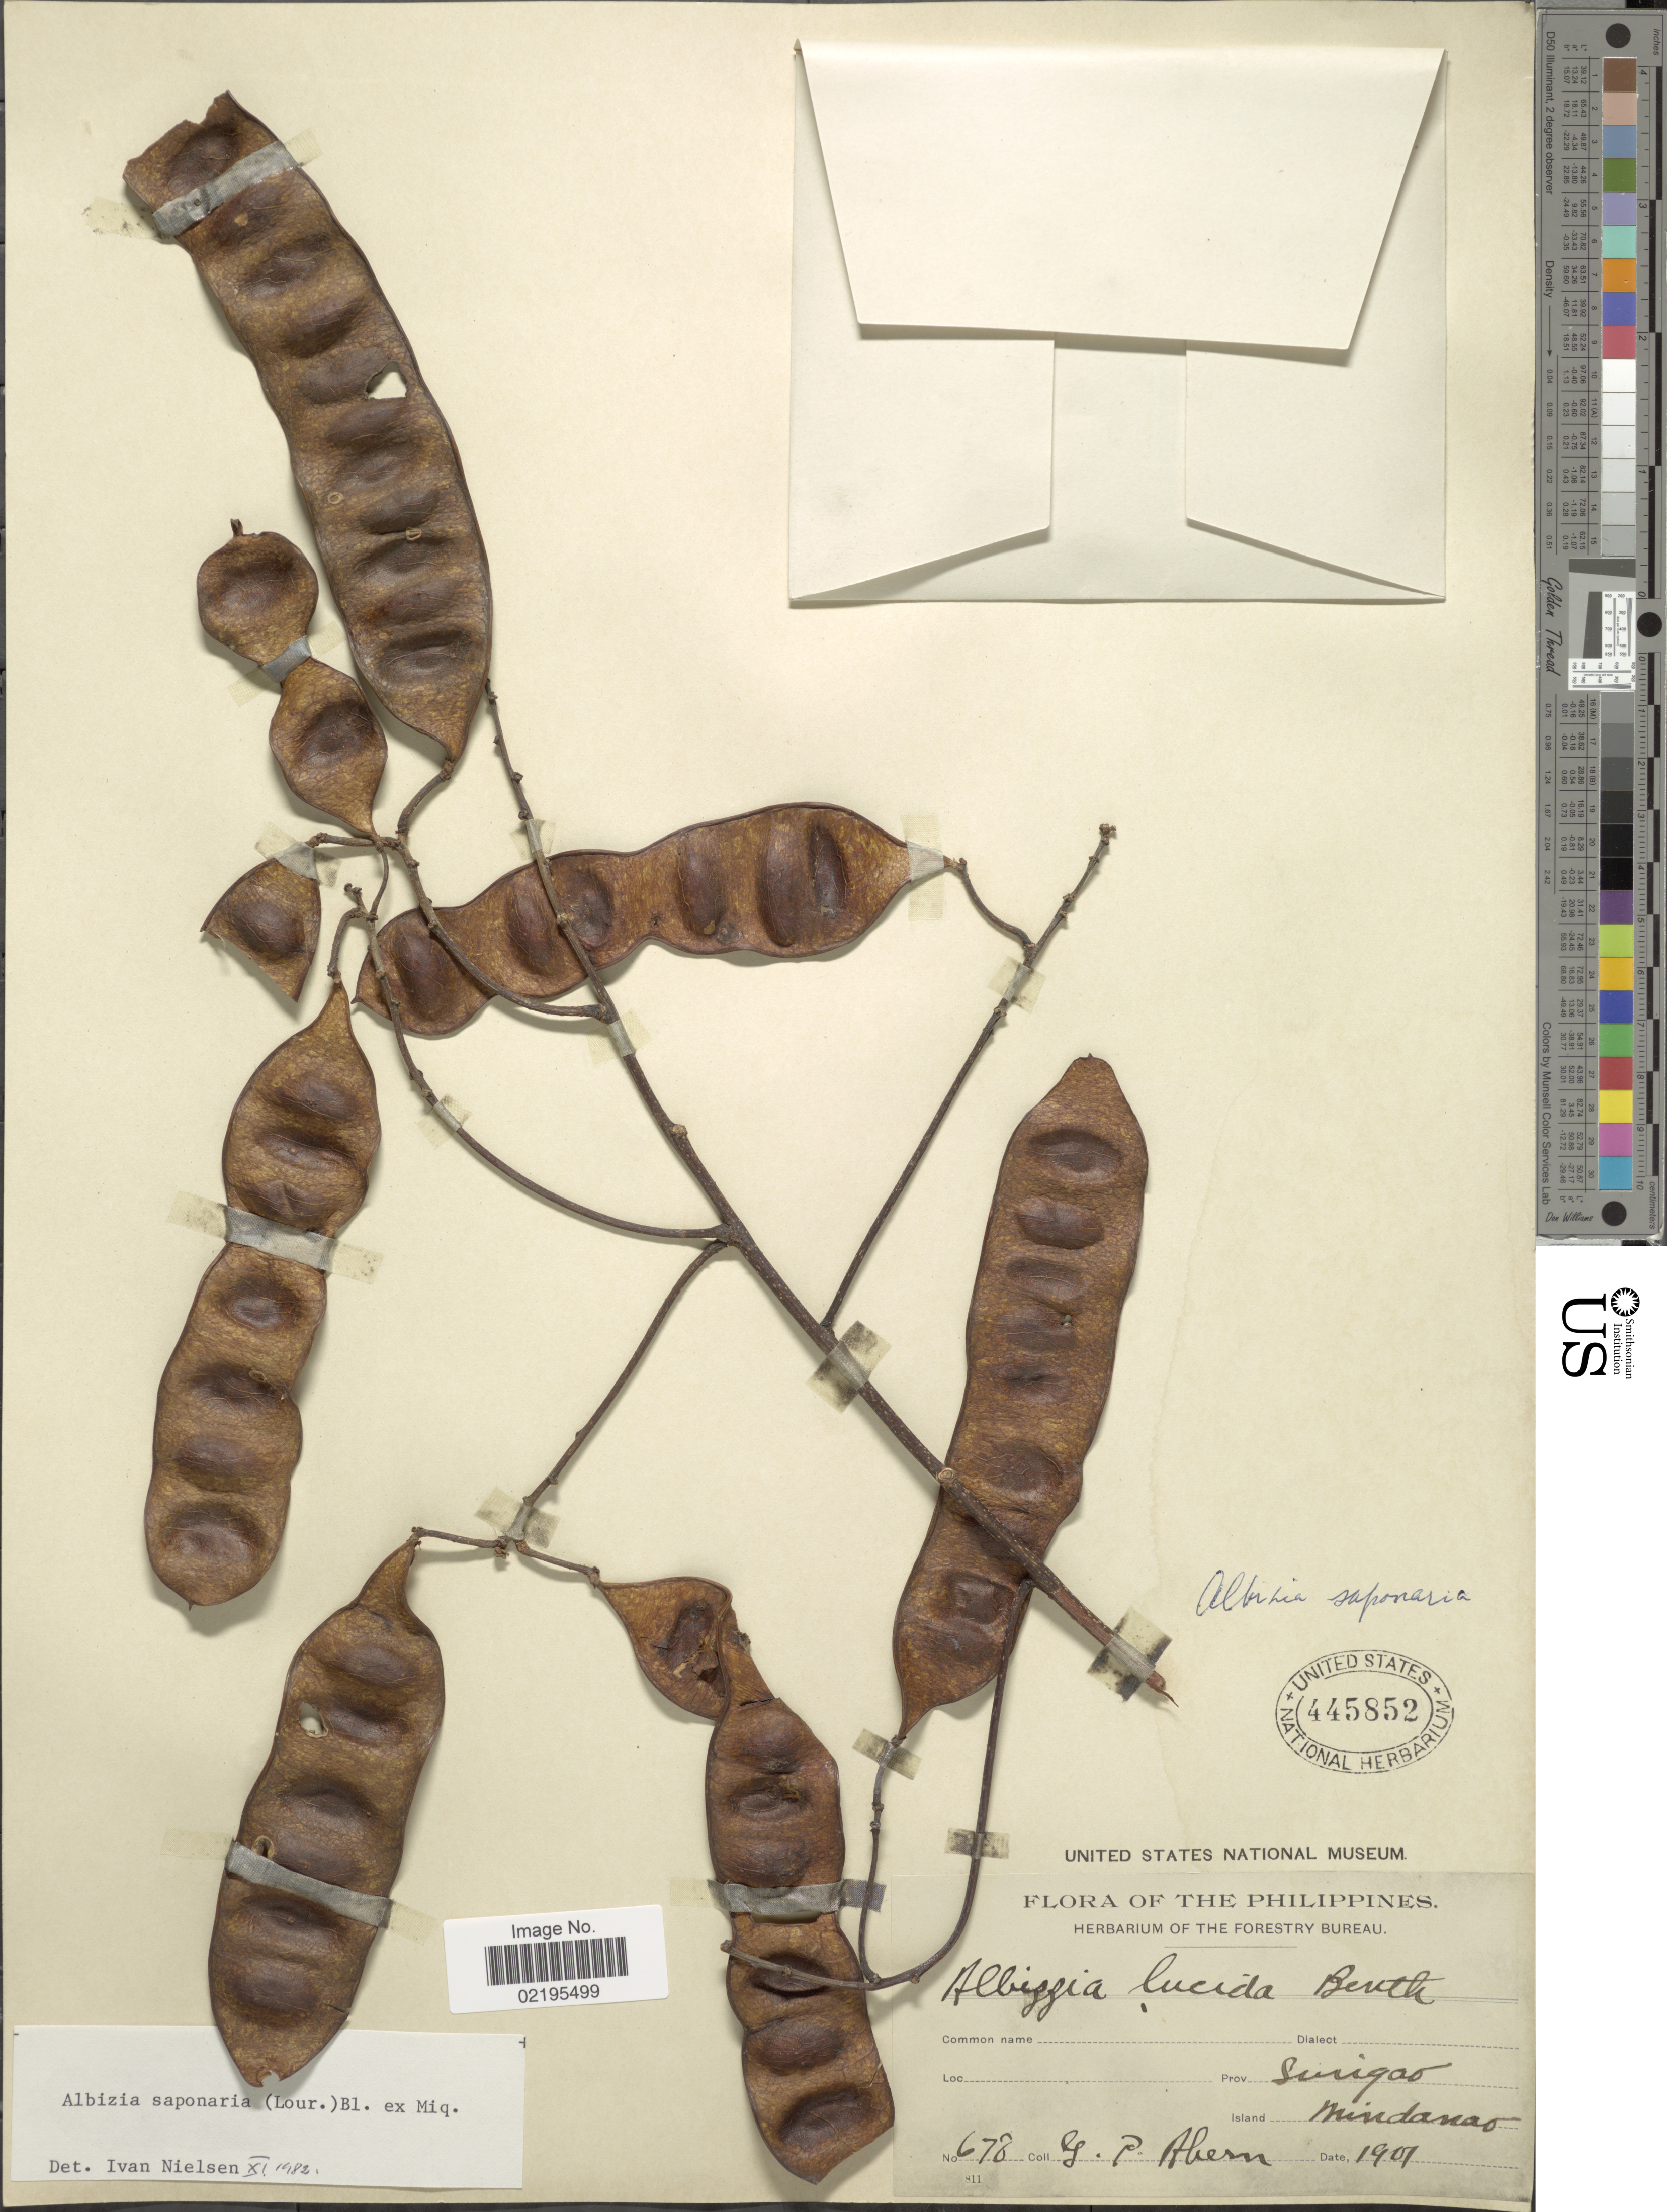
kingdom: Plantae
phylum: Tracheophyta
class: Magnoliopsida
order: Fabales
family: Fabaceae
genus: Albizia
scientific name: Albizia saponaria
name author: (Lour.) Blume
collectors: G. Ahern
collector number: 678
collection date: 1901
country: Philippines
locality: Surigao, Mindanao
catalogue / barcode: US 445852